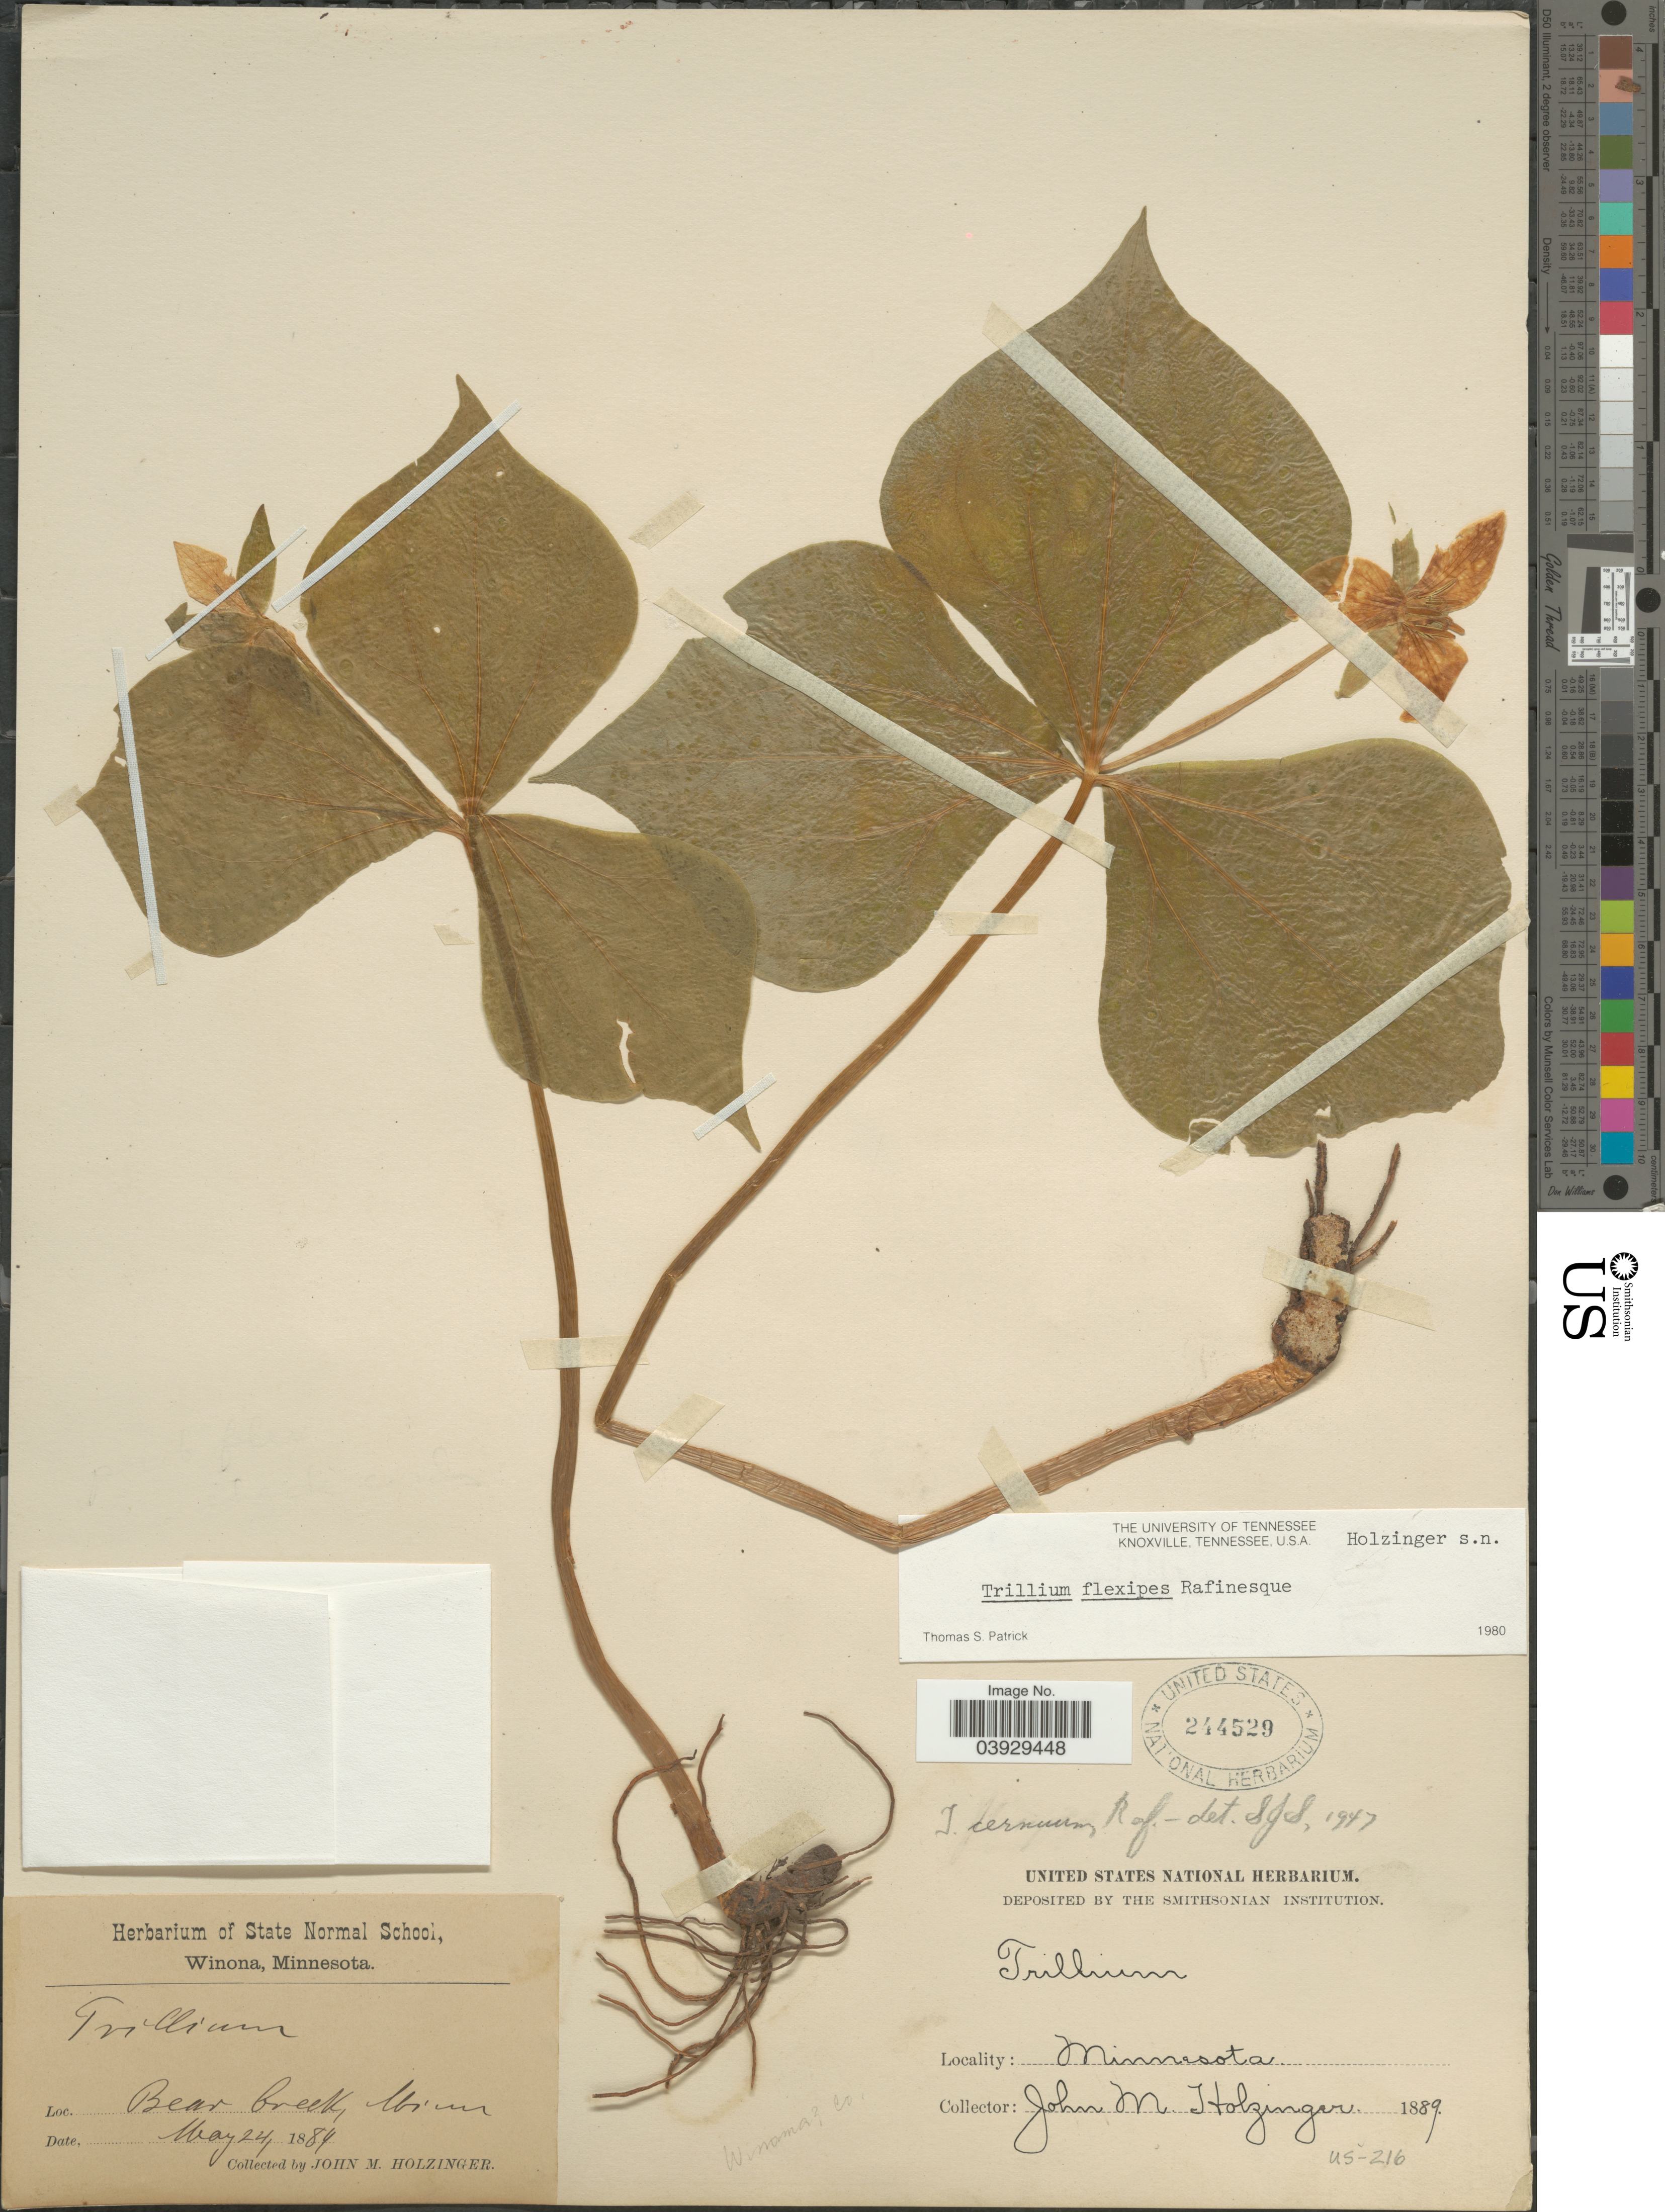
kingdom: Plantae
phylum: Tracheophyta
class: Liliopsida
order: Liliales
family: Melanthiaceae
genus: Trillium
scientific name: Trillium flexipes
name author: Raf.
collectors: J. M. Holzinger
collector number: US-216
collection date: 1889-05-24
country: United States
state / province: Minnesota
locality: Bear Creek. Winona Co.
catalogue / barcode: US 244529